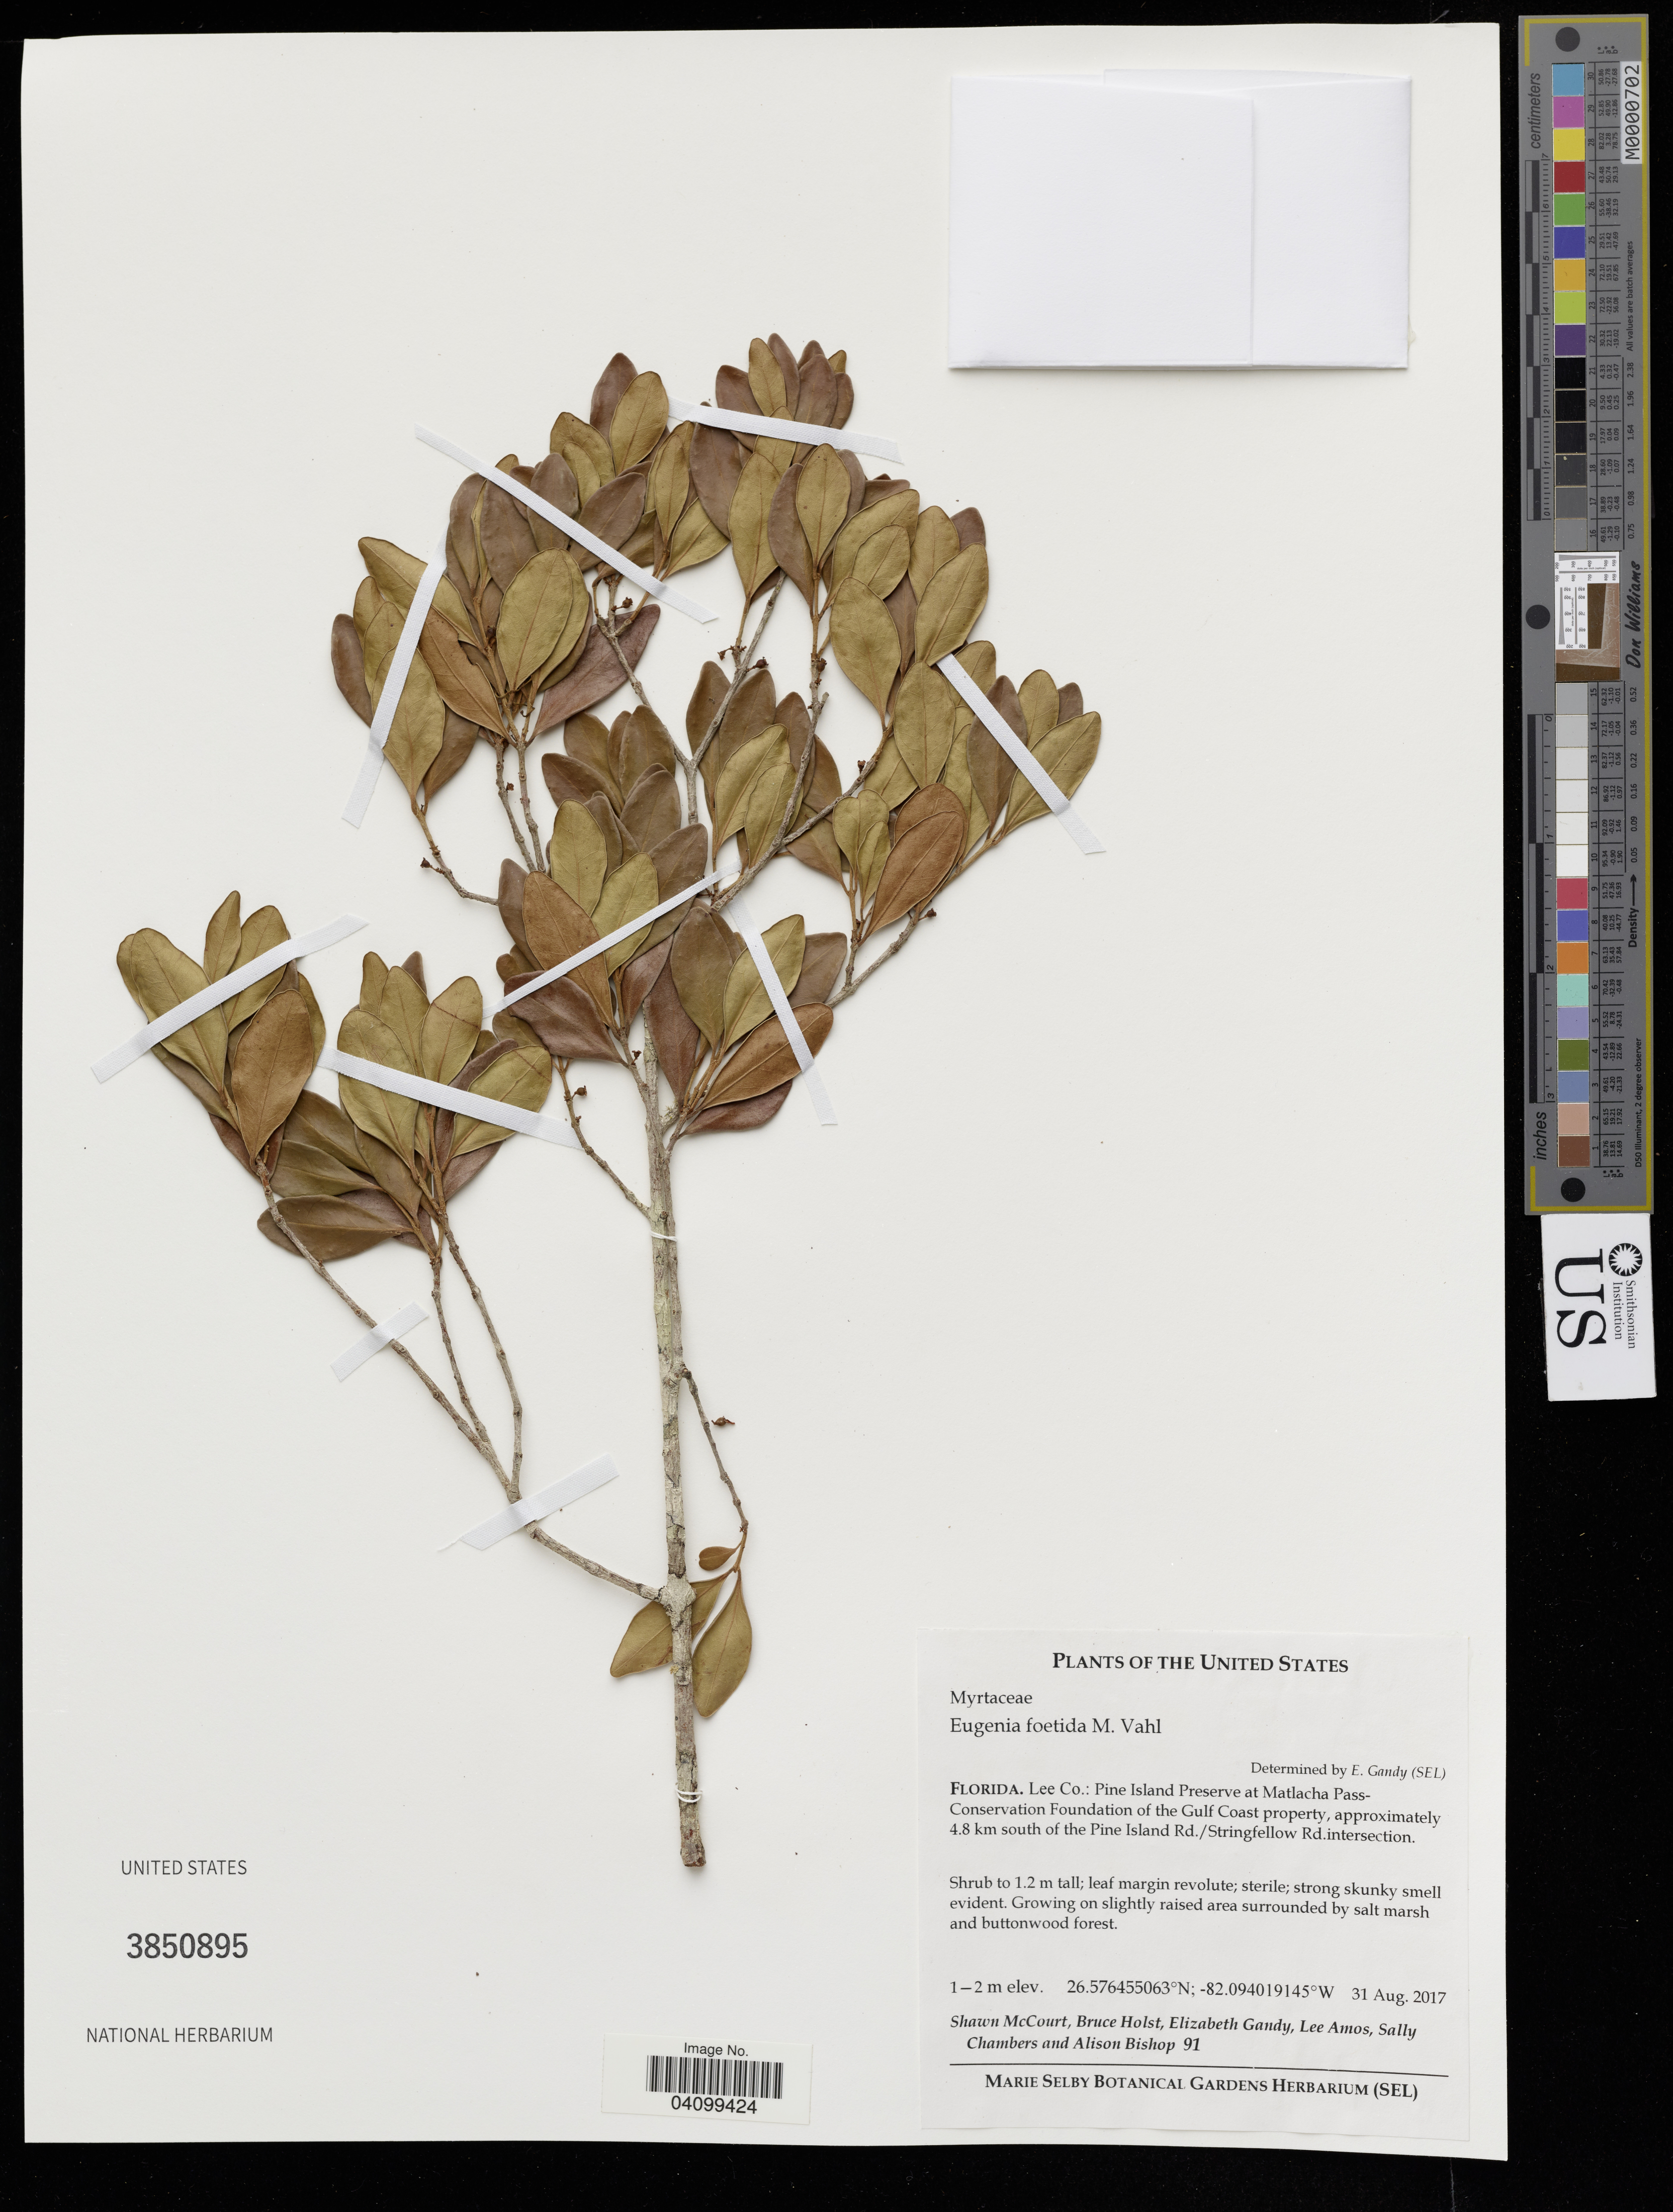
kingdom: Plantae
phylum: Tracheophyta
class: Magnoliopsida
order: Myrtales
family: Myrtaceae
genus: Eugenia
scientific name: Eugenia foetida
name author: Pers.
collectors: R. McCourt, B. Holst & L. Amos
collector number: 91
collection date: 2017-08-31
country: United States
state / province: Florida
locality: Lee Co.: Pine Island Preserve at Matlacha Pass-Conservation Foundation of the Gulf Coast property, approximately 4.8 km south of the Pine Island Rd./Stringfellow Rd.intersection.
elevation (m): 1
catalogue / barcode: US 3850895